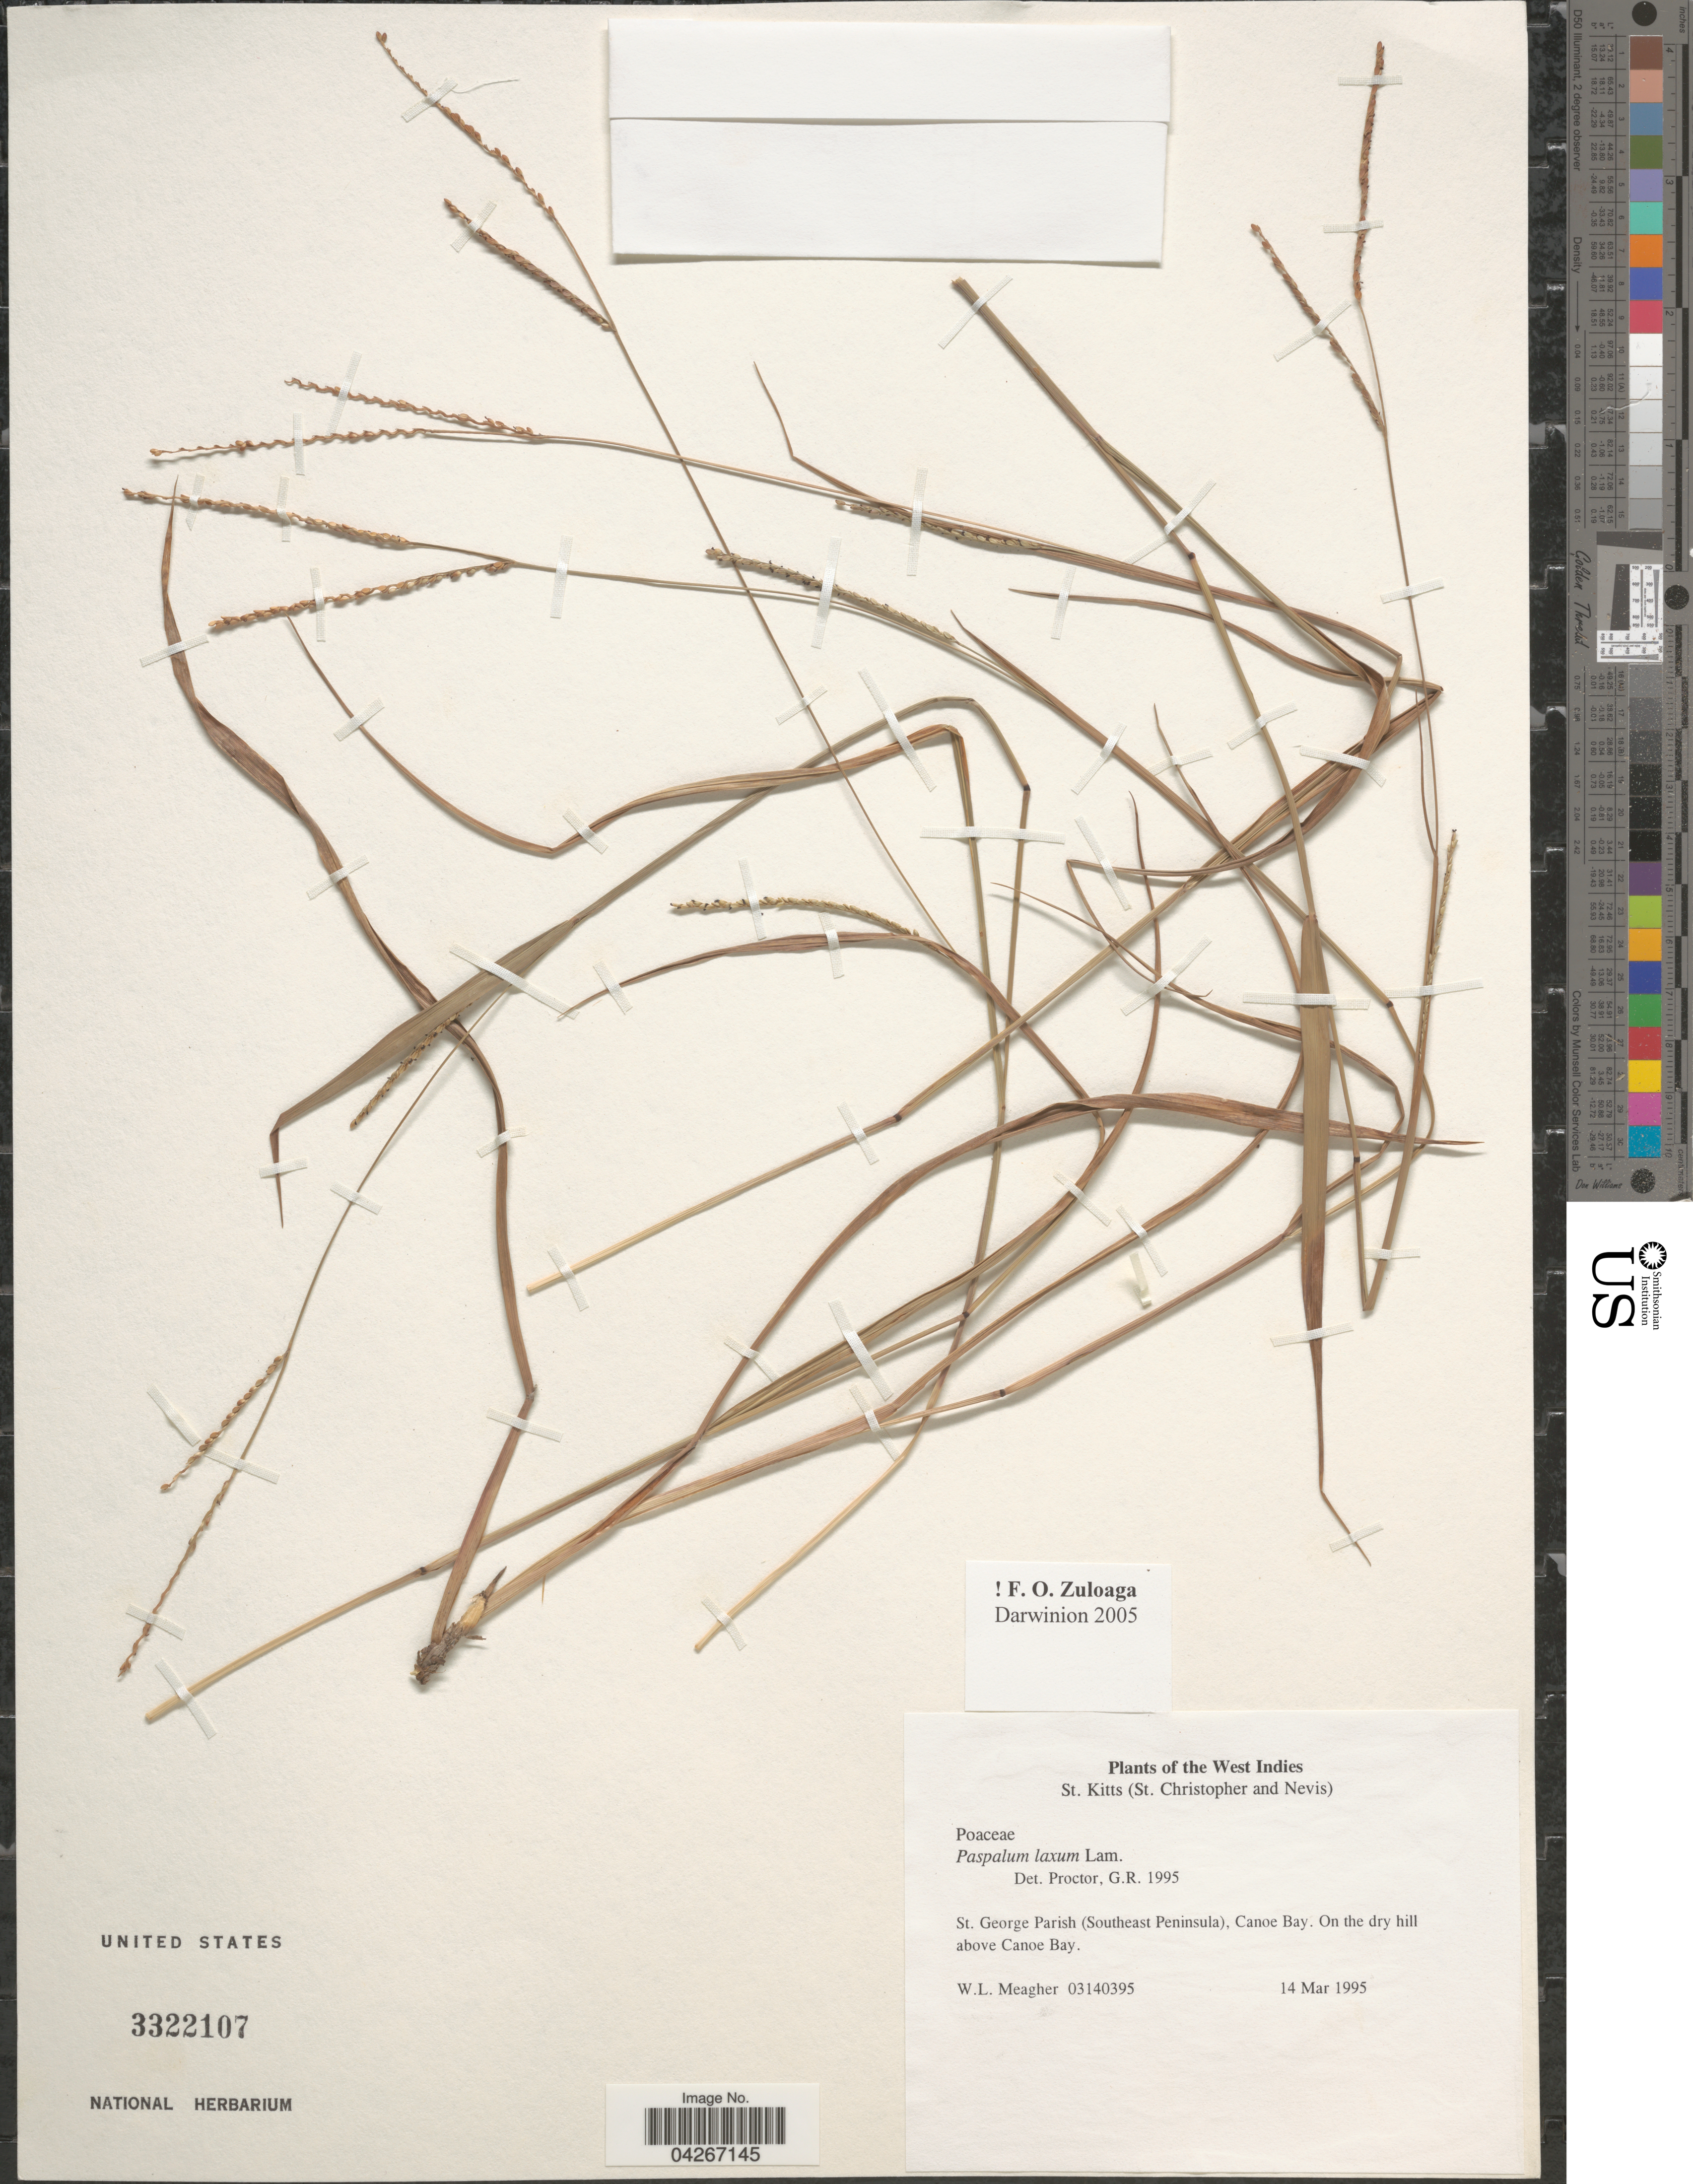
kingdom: Plantae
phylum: Tracheophyta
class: Liliopsida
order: Poales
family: Poaceae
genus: Paspalum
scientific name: Paspalum laxum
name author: Lam.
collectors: W. Meagher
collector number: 03140395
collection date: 1995-03-14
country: St. Christopher-Nevis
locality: St. Kitts. St. George Parish (Southeast Peninsula), Canoe Bay. On the dry hill above Canoe Bay.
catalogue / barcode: US 3322107